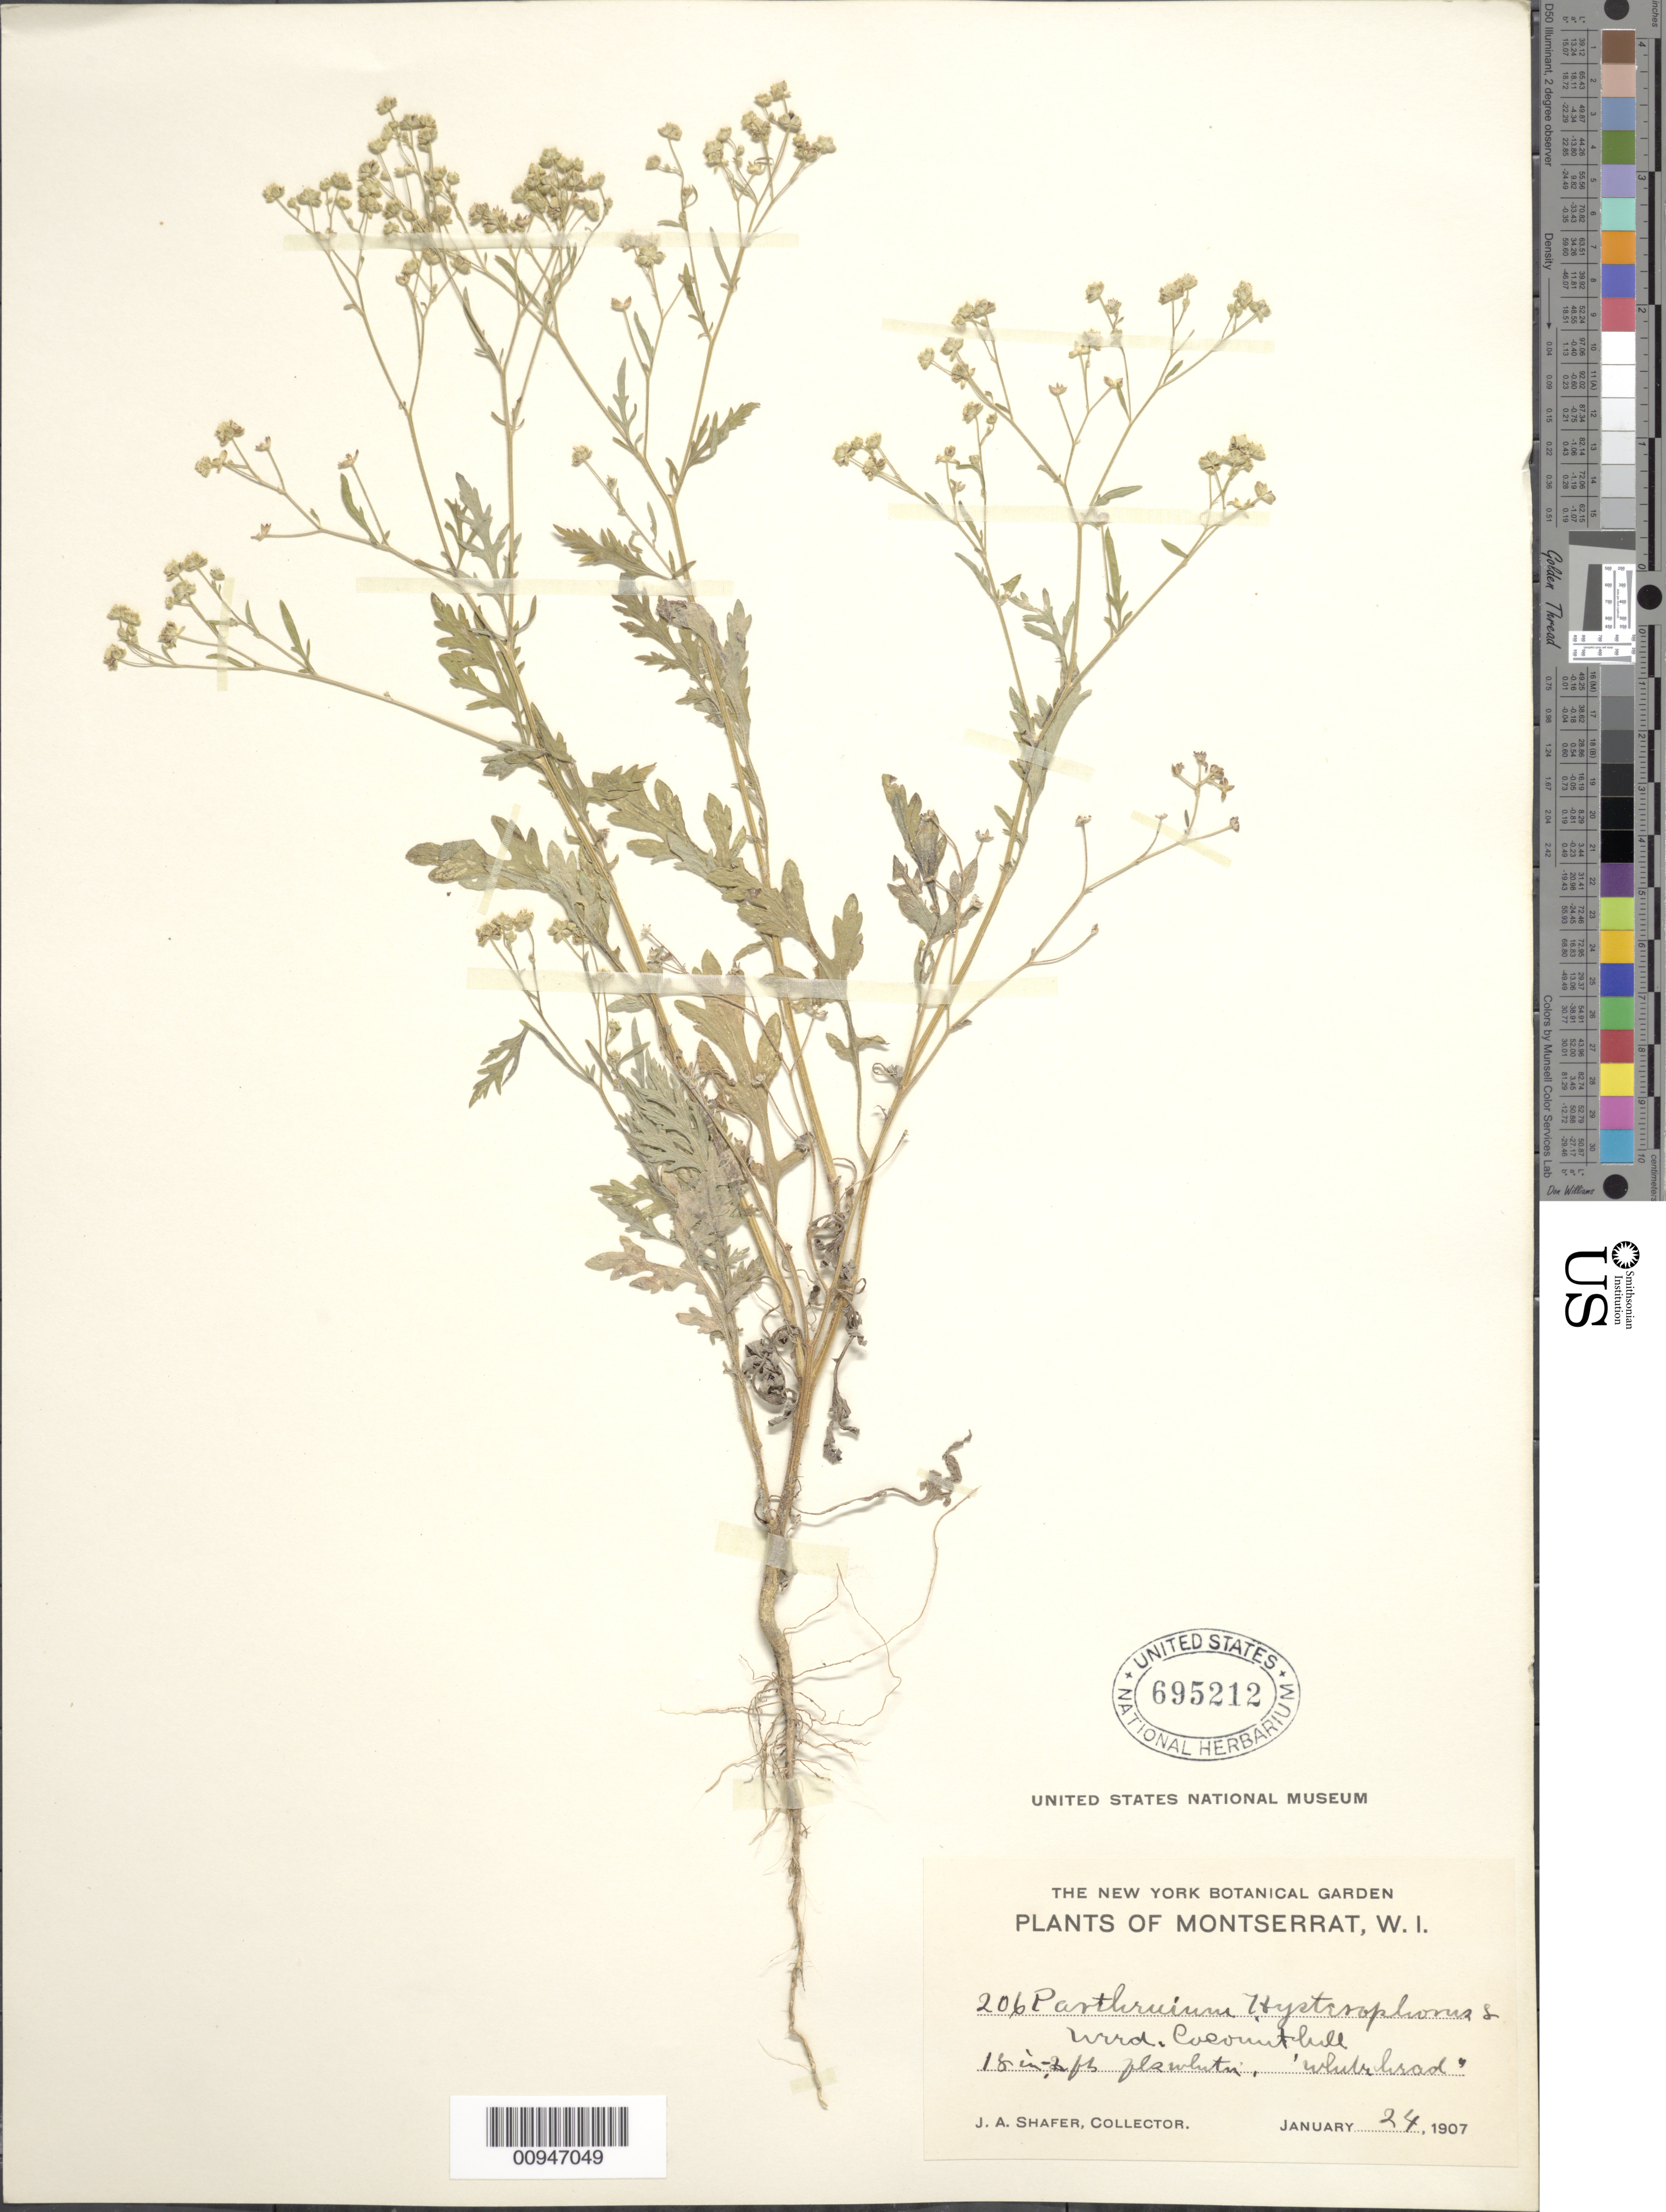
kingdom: Plantae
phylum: Tracheophyta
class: Magnoliopsida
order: Asterales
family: Asteraceae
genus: Parthenium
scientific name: Parthenium hysterophorus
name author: L.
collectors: J. A. Shafer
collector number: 206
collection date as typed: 24 Jan 1907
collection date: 1907-01-24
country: Montserrat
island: Montserrat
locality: Coconut Hill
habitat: Plantation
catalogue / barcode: US 695212